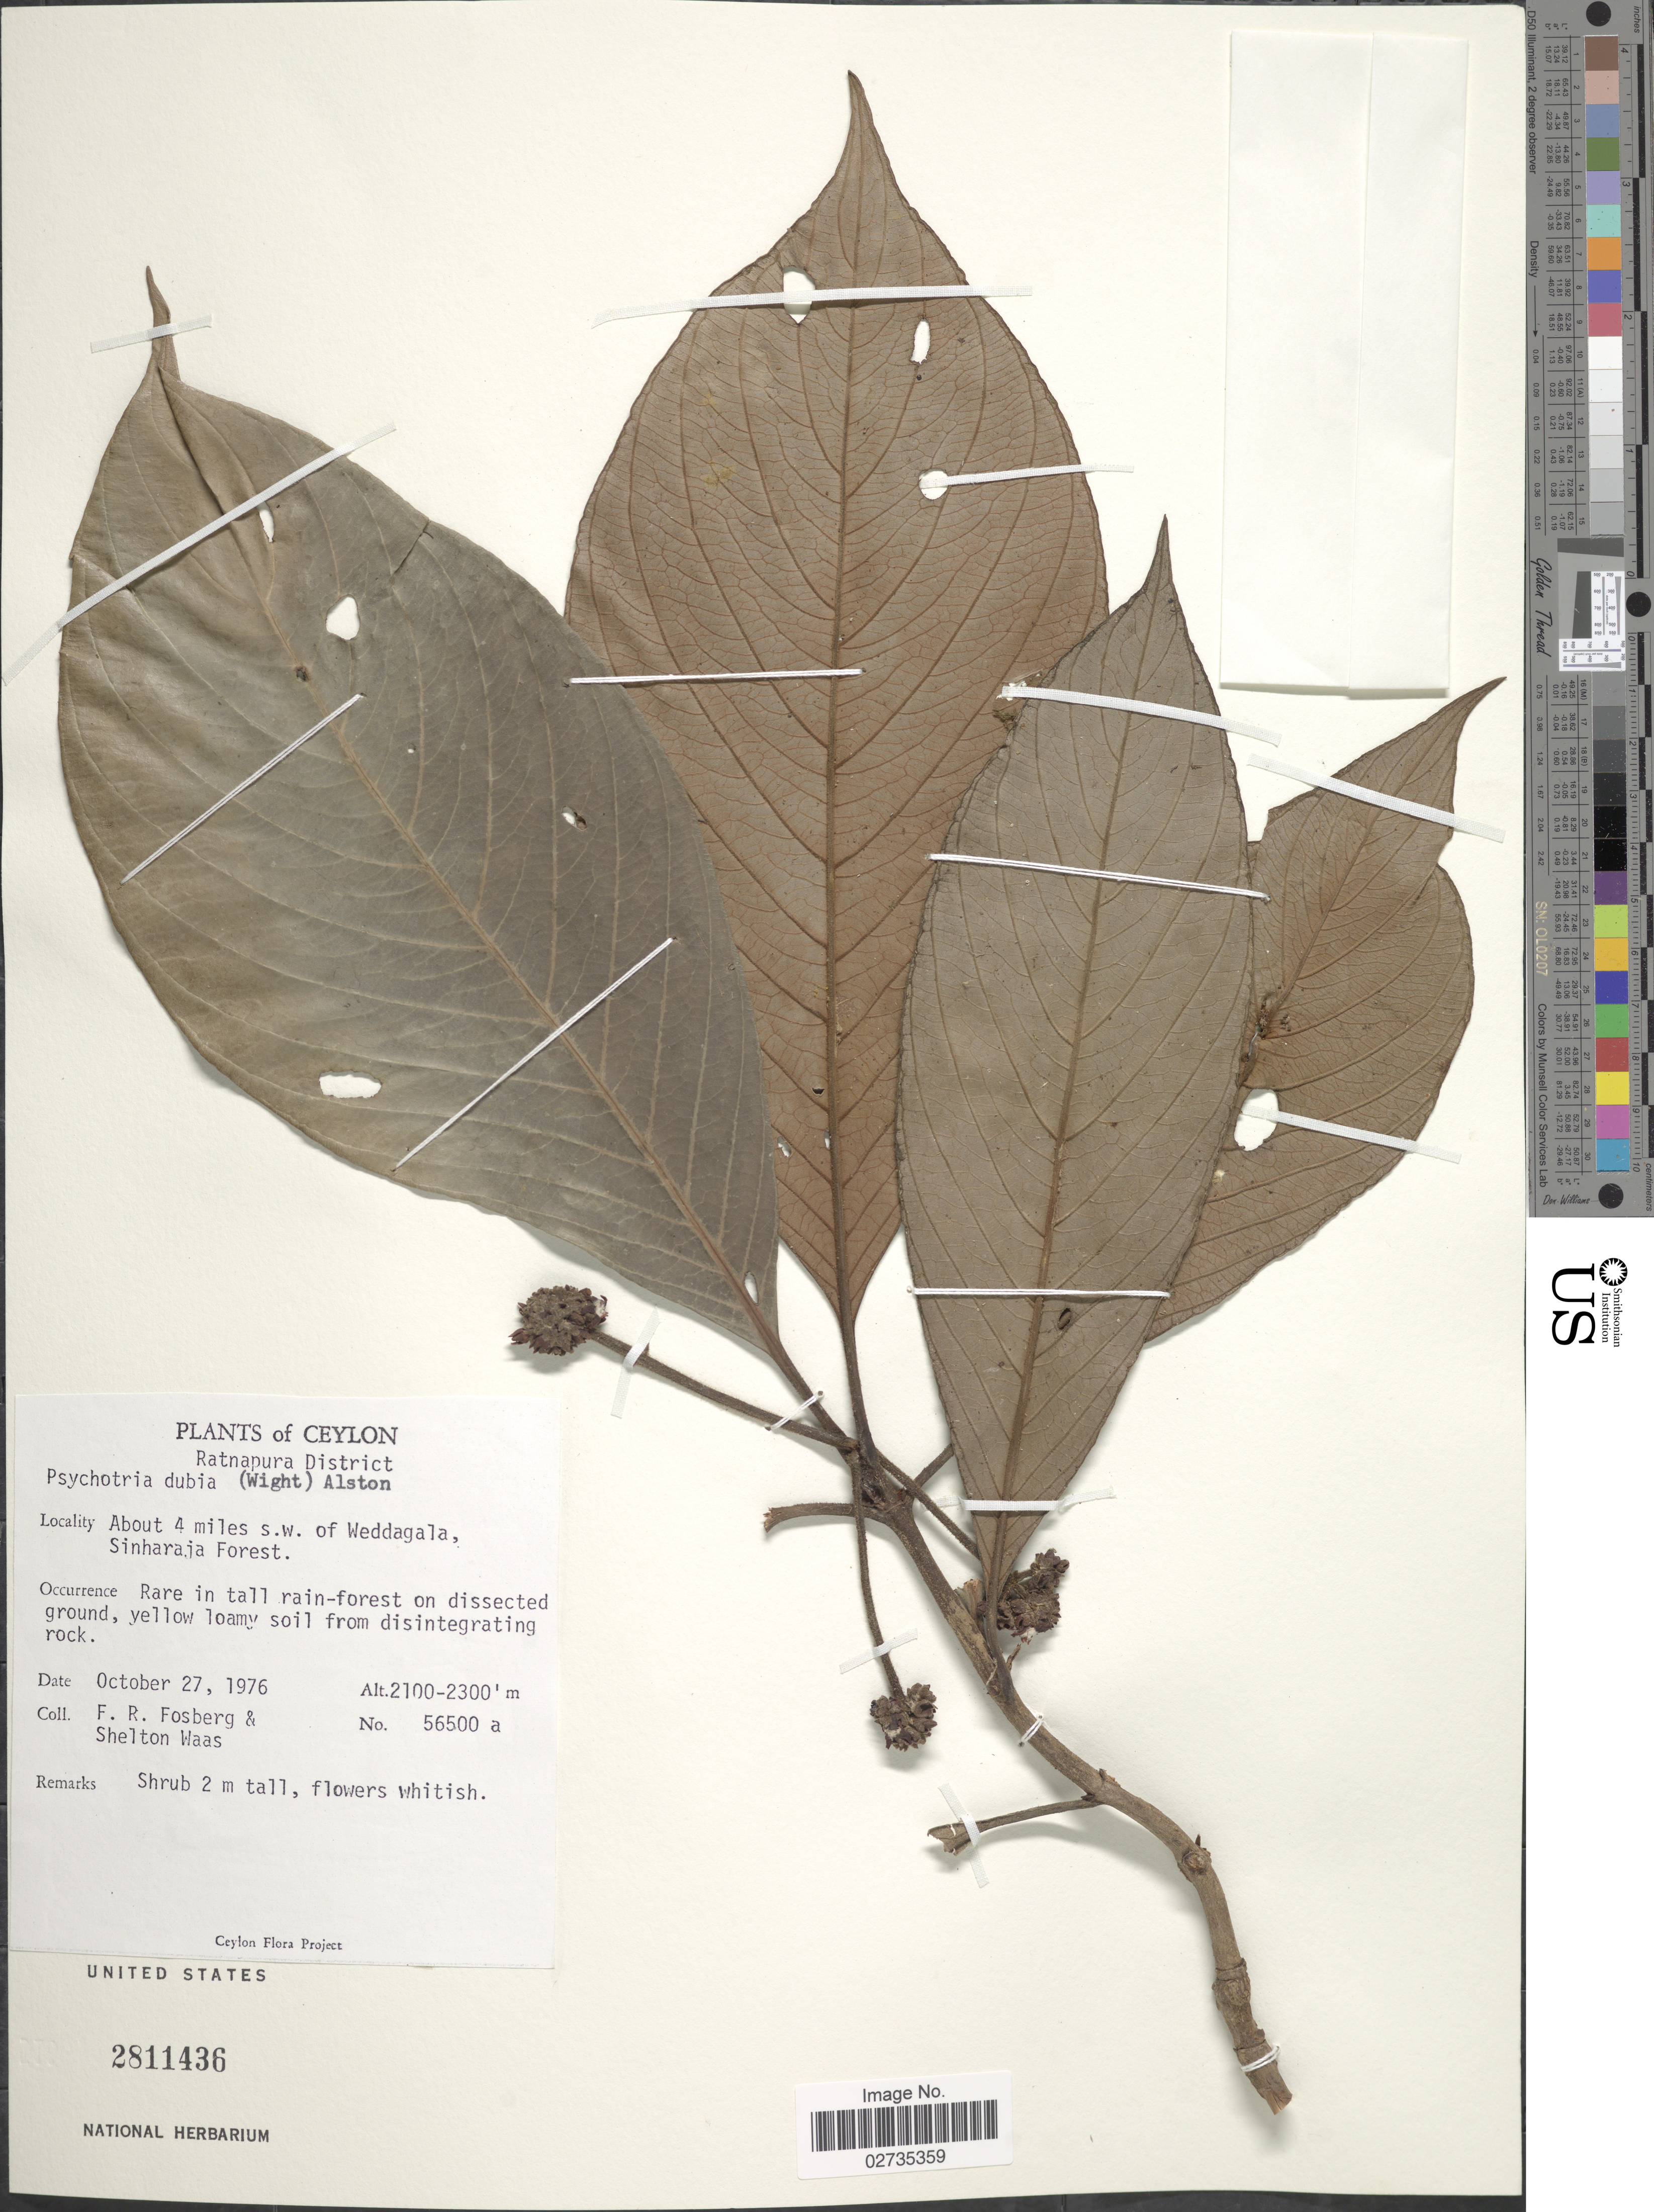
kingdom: Plantae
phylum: Tracheophyta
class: Magnoliopsida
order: Gentianales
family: Rubiaceae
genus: Psychotria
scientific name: Psychotria dubia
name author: (Wight) Alston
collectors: F. R. Fosberg & S. Waas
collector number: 56500a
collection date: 1976-10-27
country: Sri Lanka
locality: Ceylon, Ratnapura District, About 4 miles s.w. of Weddagala, Sinharaja Forest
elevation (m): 2100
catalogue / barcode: US 2811436